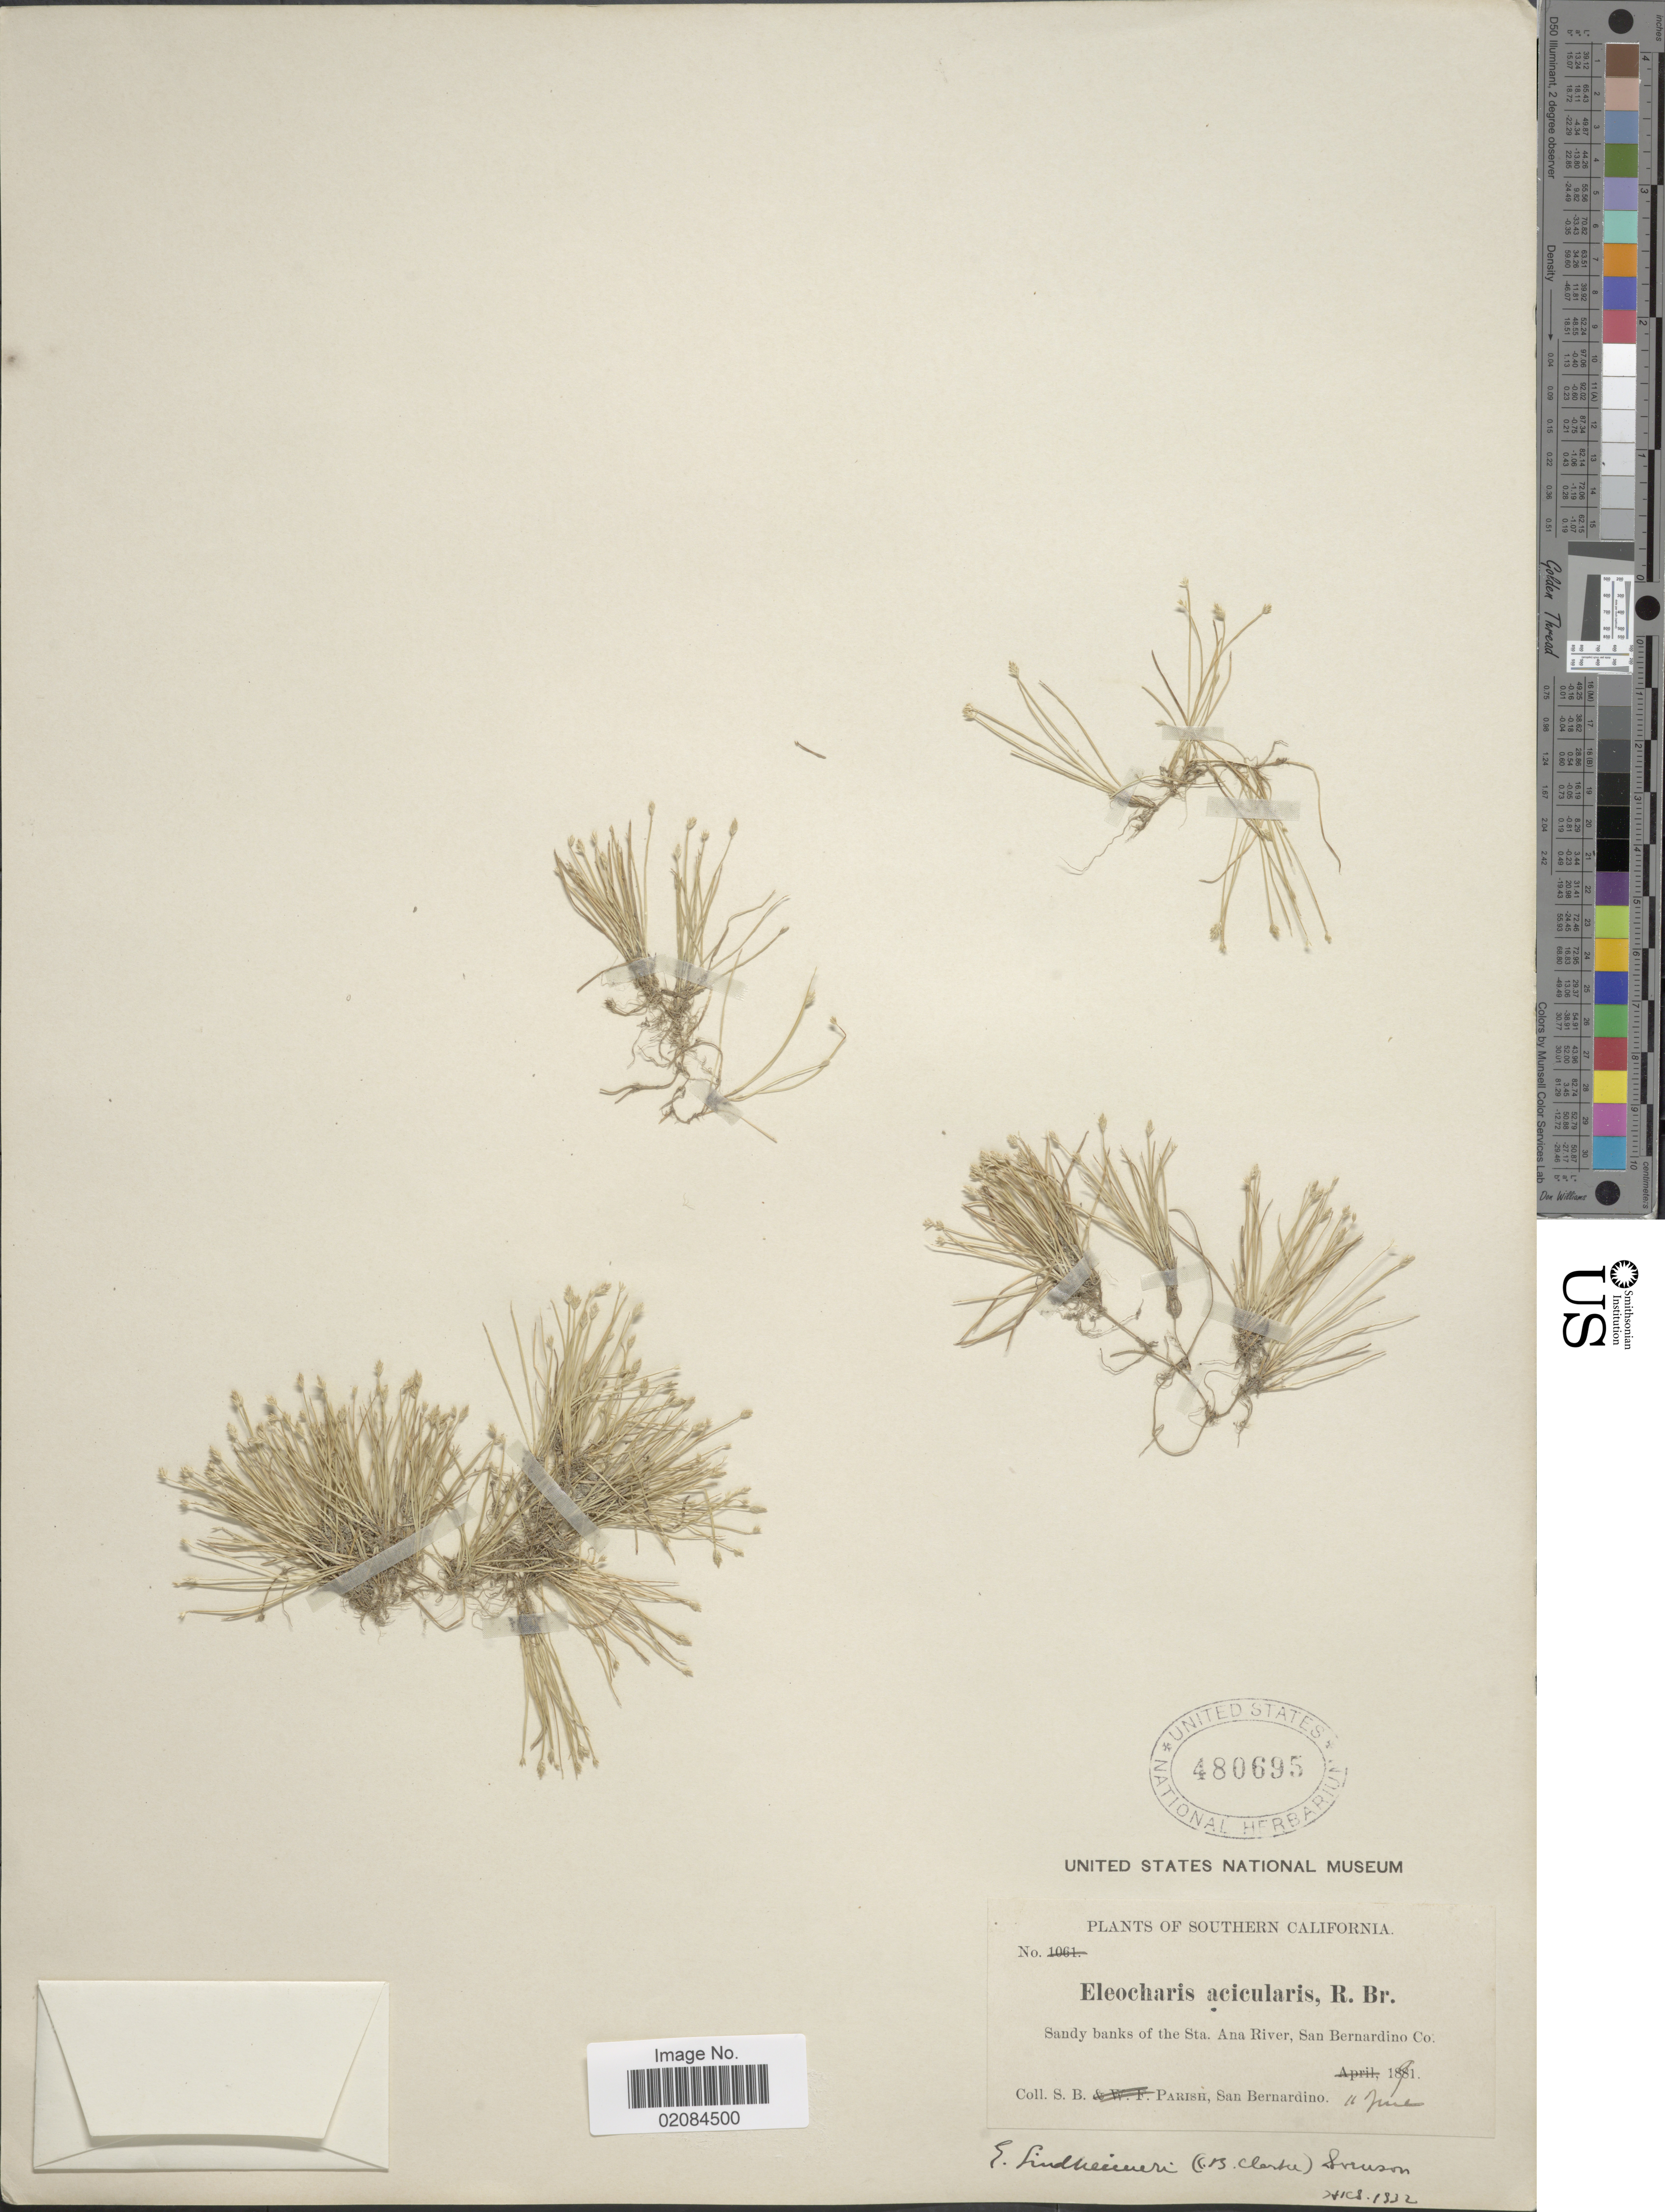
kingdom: Plantae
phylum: Tracheophyta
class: Liliopsida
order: Poales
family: Cyperaceae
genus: Eleocharis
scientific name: Eleocharis radicans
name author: (A. Dietrich) Kunth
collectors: S. B. Parish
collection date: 1891-06-11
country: United States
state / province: California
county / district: San Bernardino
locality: Southern California, Sandy baks of the Sta. Ana River, San Bernardino C.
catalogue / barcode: US 480695